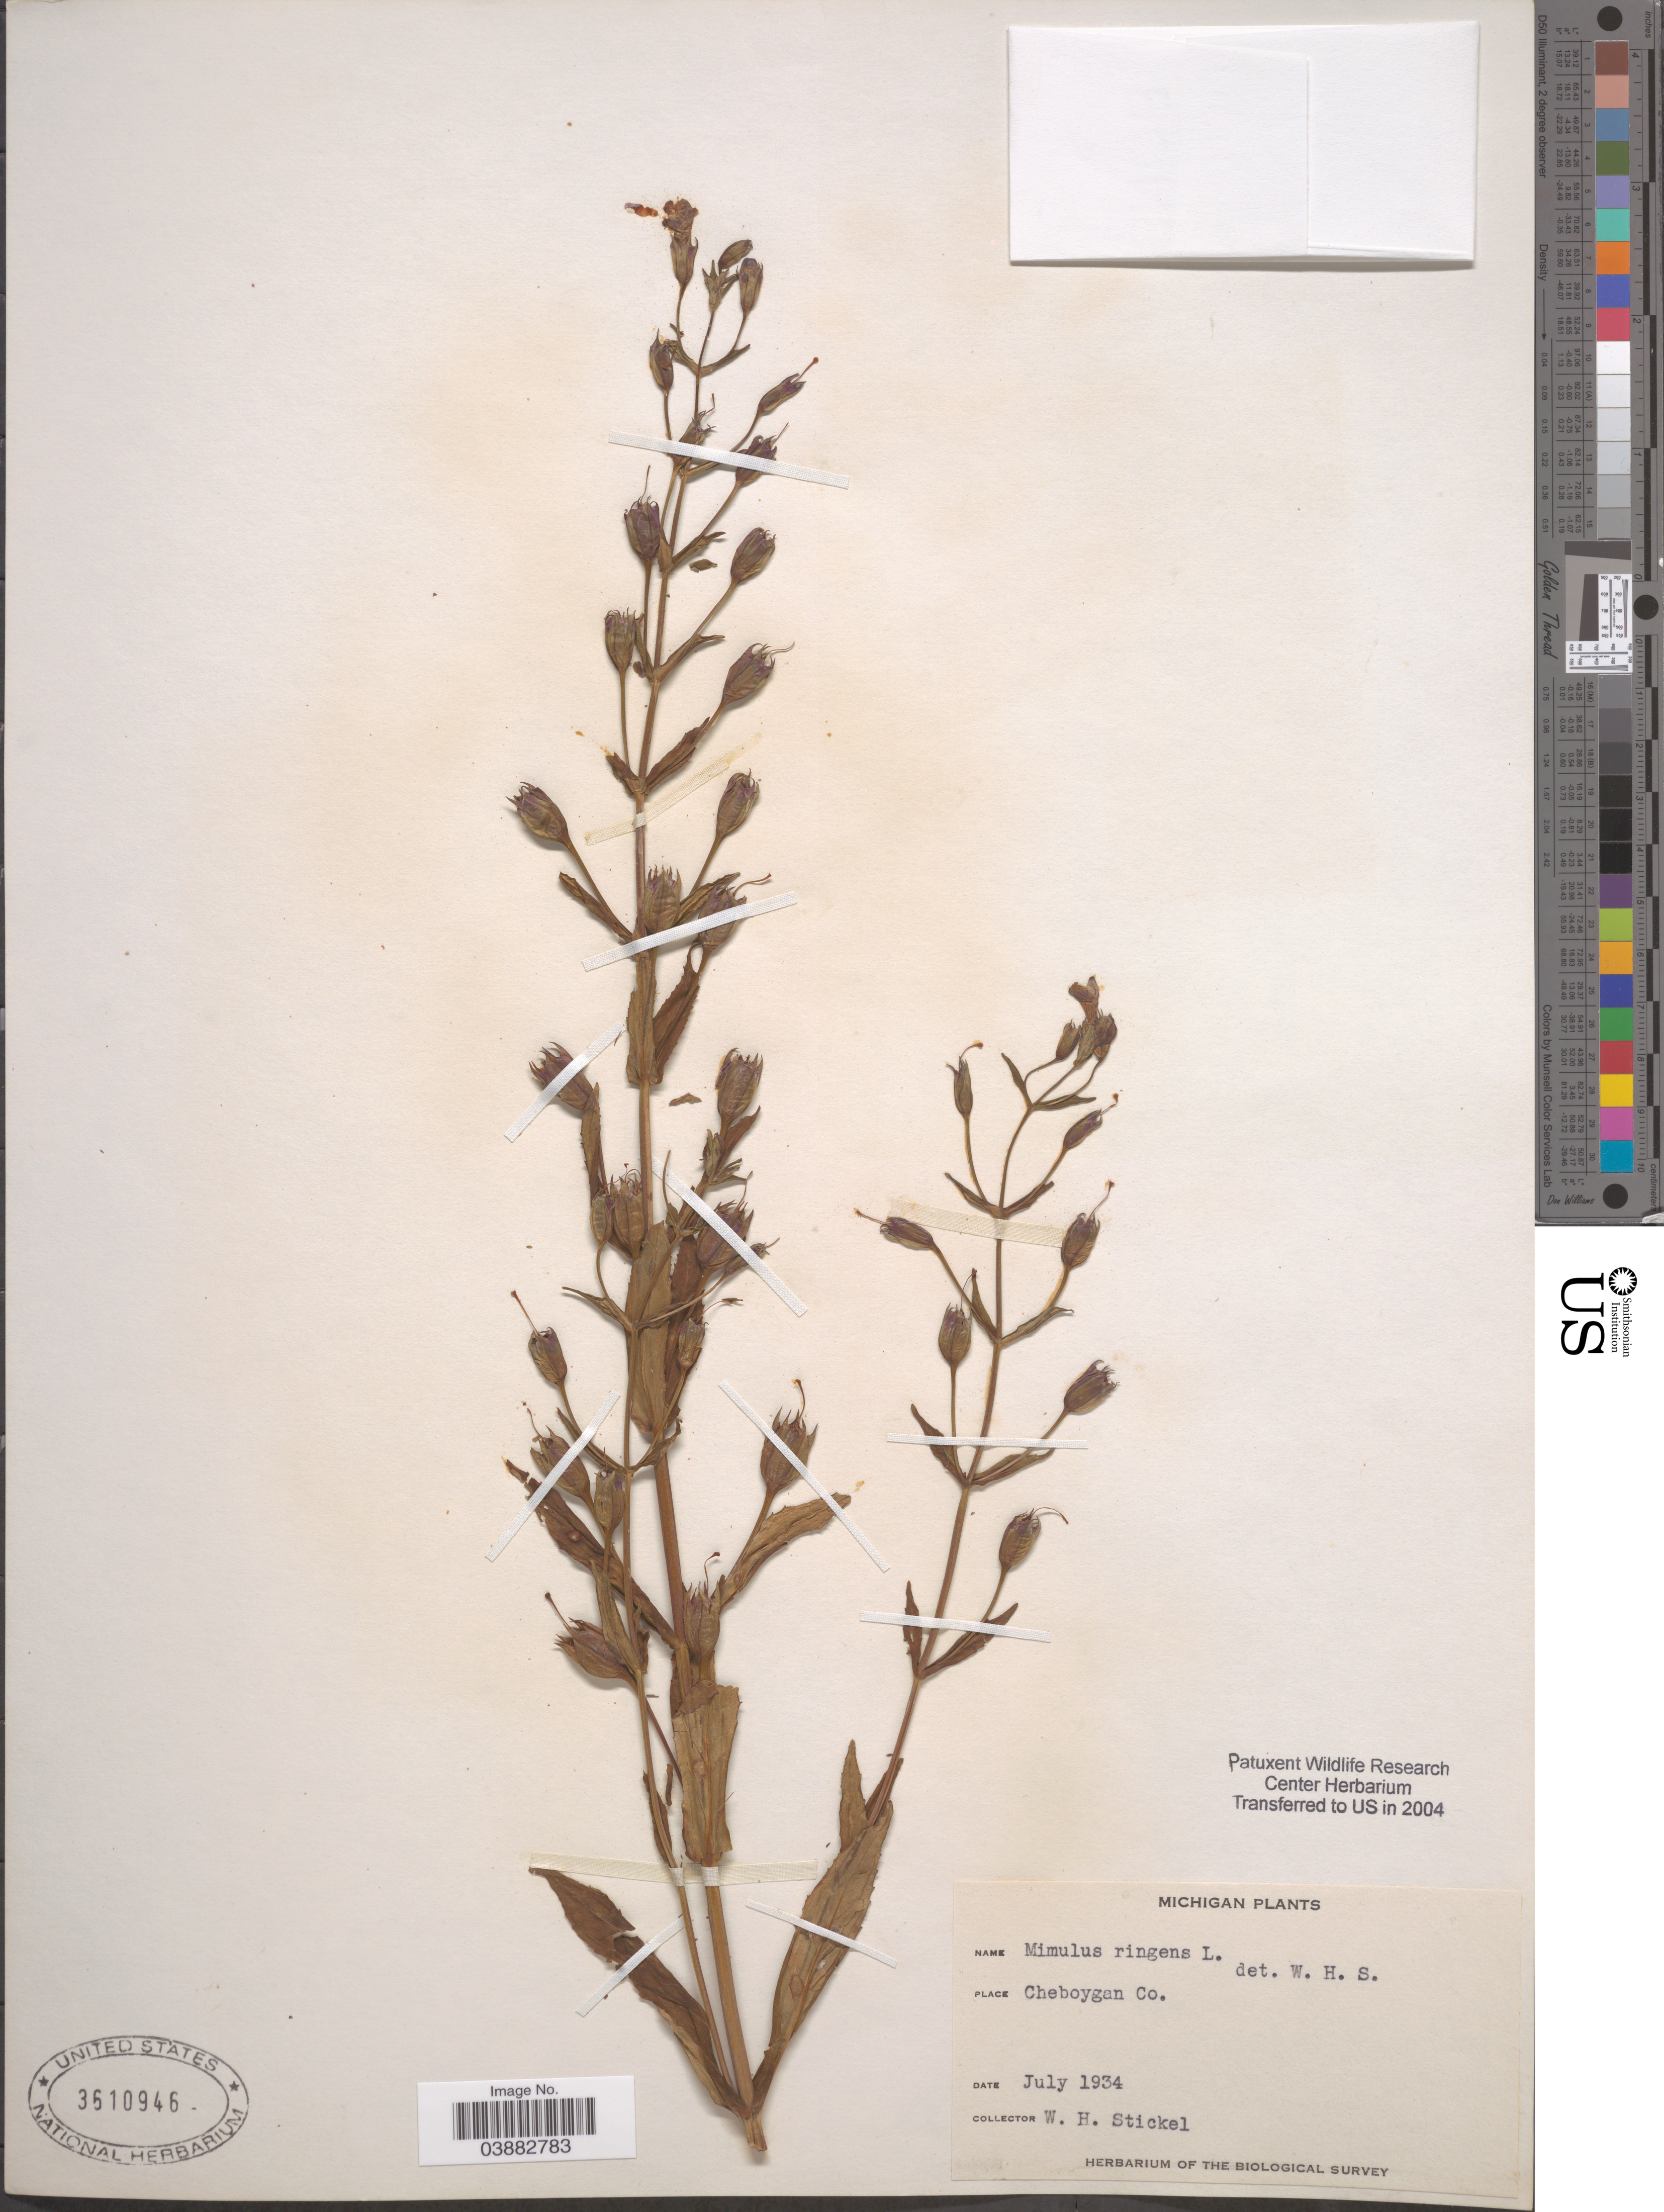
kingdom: Plantae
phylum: Tracheophyta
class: Magnoliopsida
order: Lamiales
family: Phrymaceae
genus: Mimulus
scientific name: Mimulus ringens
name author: L.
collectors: W. Stickel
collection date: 1934-07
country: United States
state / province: Michigan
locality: Cheboygan Co.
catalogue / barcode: US 3610946